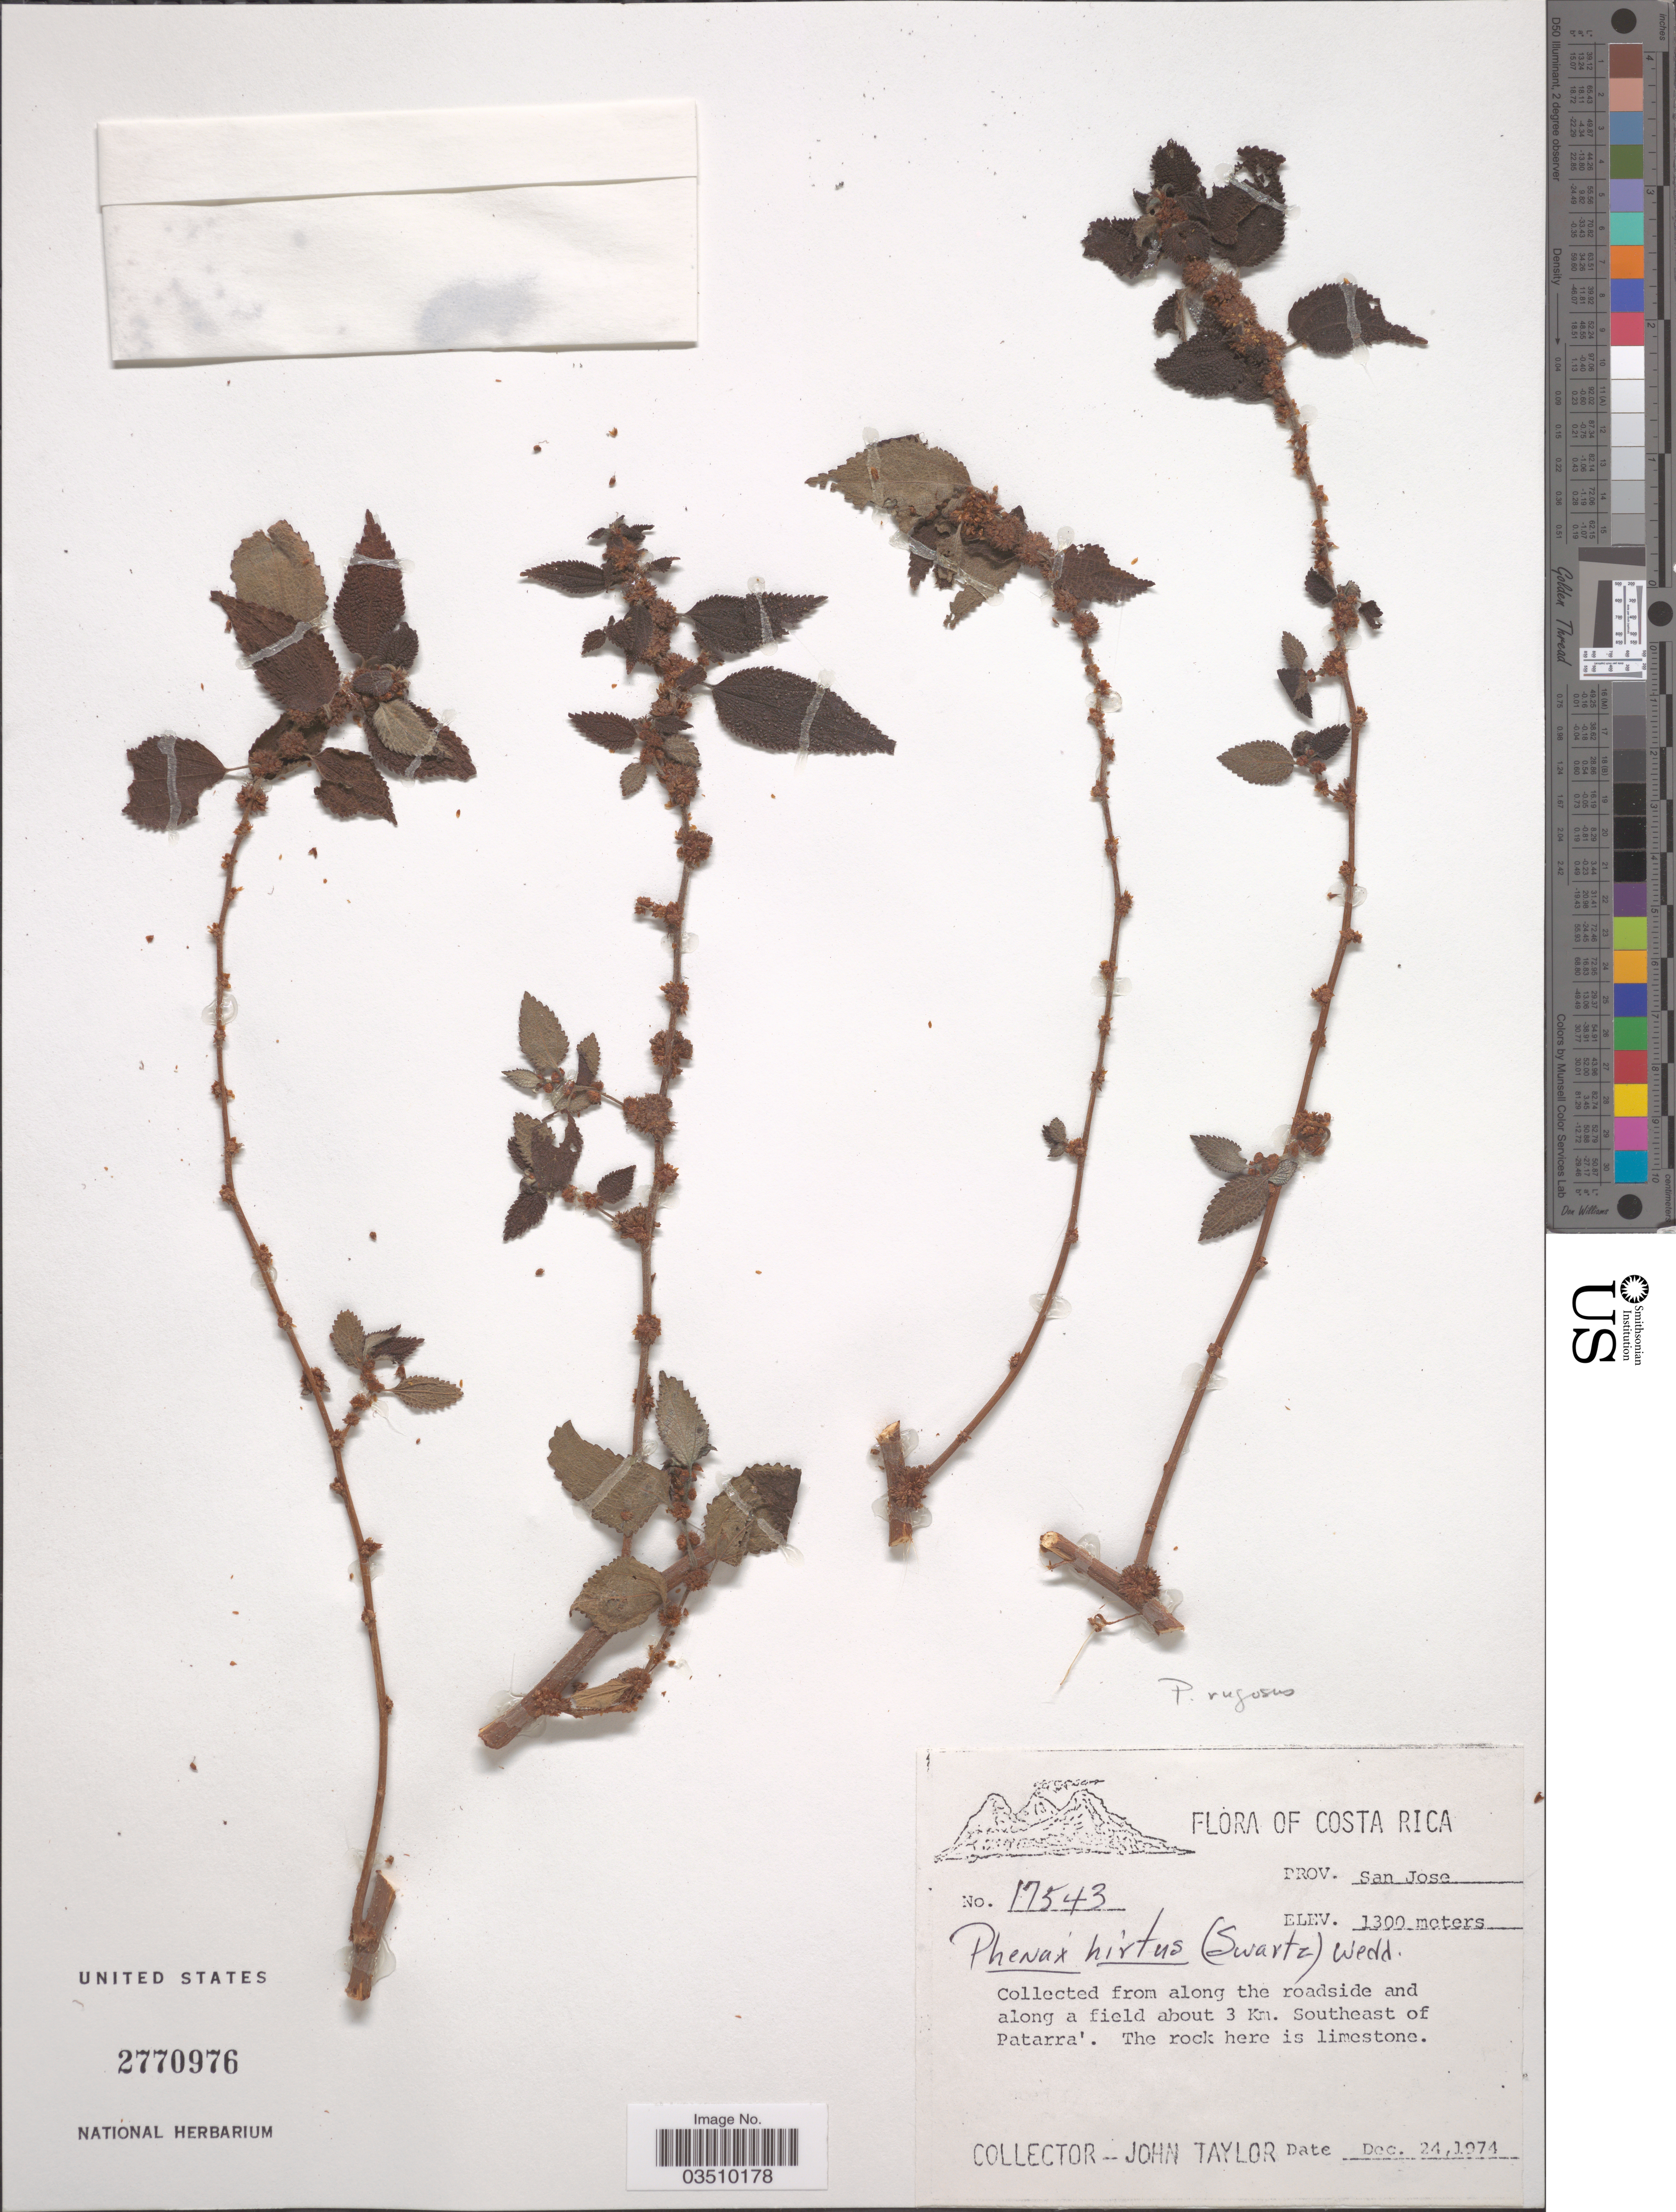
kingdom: Plantae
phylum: Tracheophyta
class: Magnoliopsida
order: Rosales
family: Urticaceae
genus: Phenax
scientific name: Phenax hirtus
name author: (Sw.) Wedd.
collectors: J. Taylor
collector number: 17543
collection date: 1974-12-24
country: Costa Rica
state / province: San José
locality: Along the roadside and along a field about 3 Km. Southeast of Patarra.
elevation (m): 1300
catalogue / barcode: US 2770976